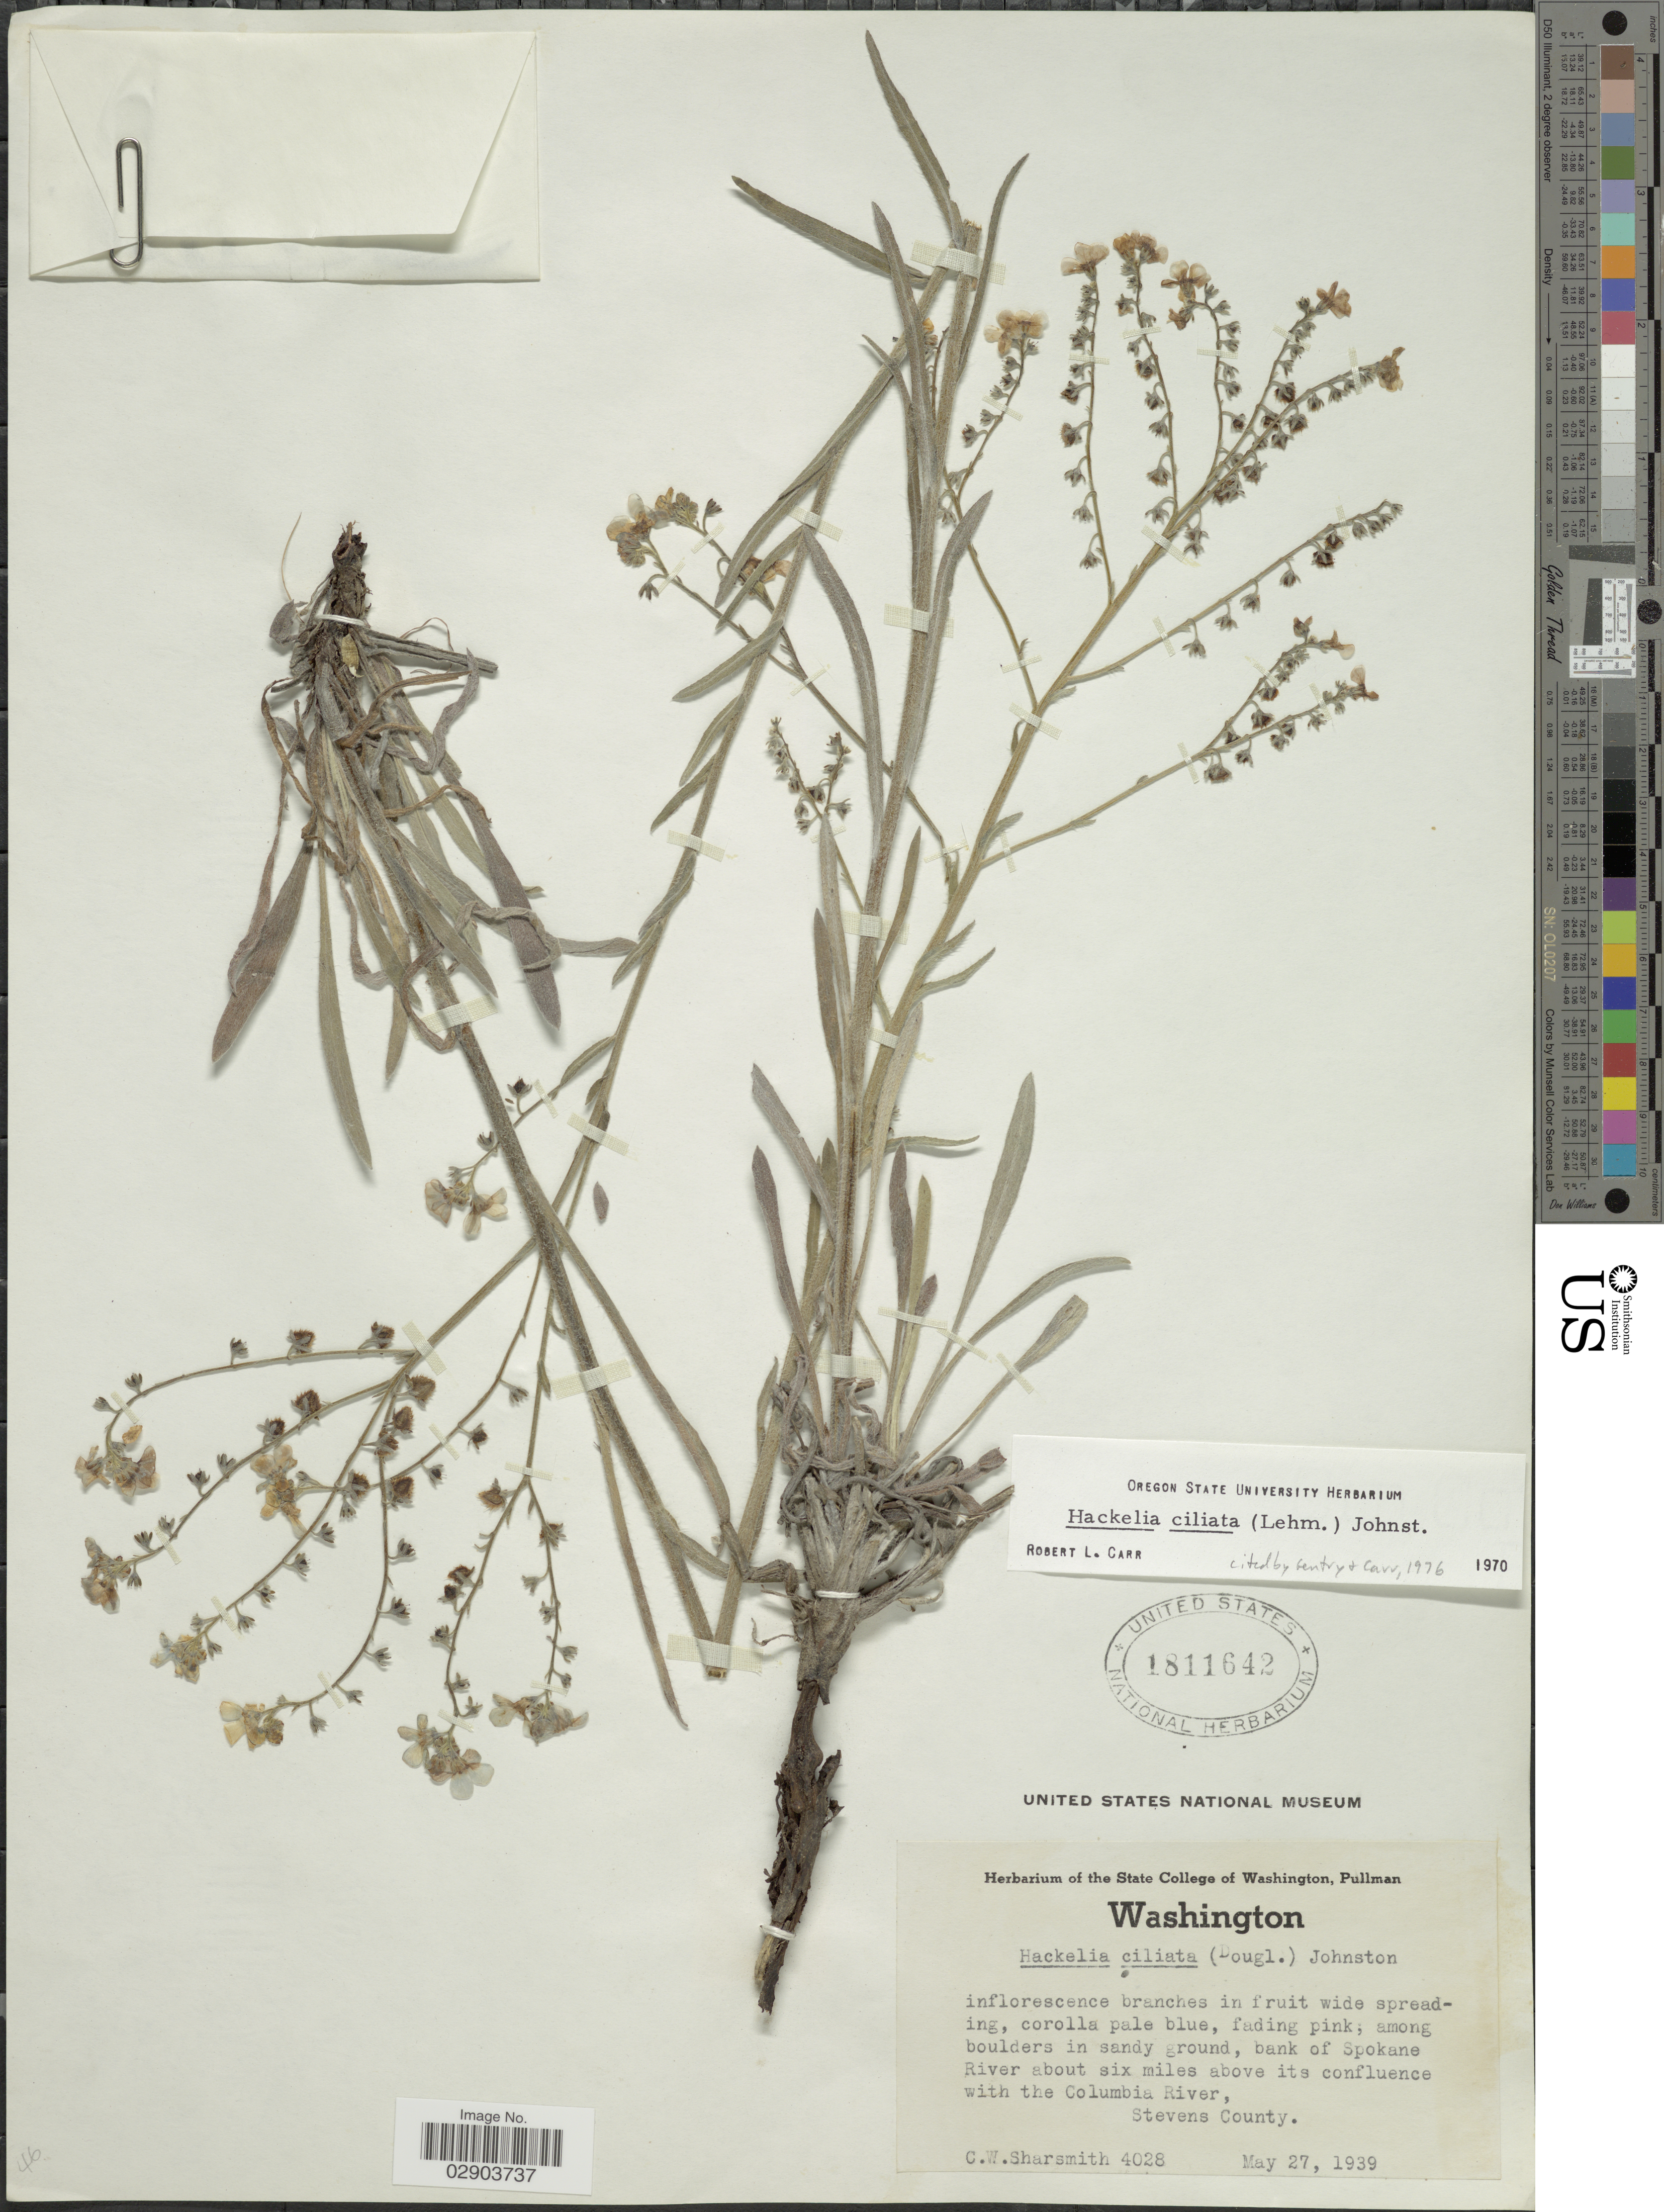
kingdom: Plantae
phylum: Tracheophyta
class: Magnoliopsida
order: Boraginales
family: Boraginaceae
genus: Hackelia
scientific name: Hackelia ciliata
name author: (Douglas ex Lehm.) I.M. Johnst.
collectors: C. Sharsmith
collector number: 4028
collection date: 1939-05-27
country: United States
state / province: Washington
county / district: Spokane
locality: Bank of Spokane River about six miles above its confluence with the Columbia River, Stevens County.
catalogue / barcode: US 1811642